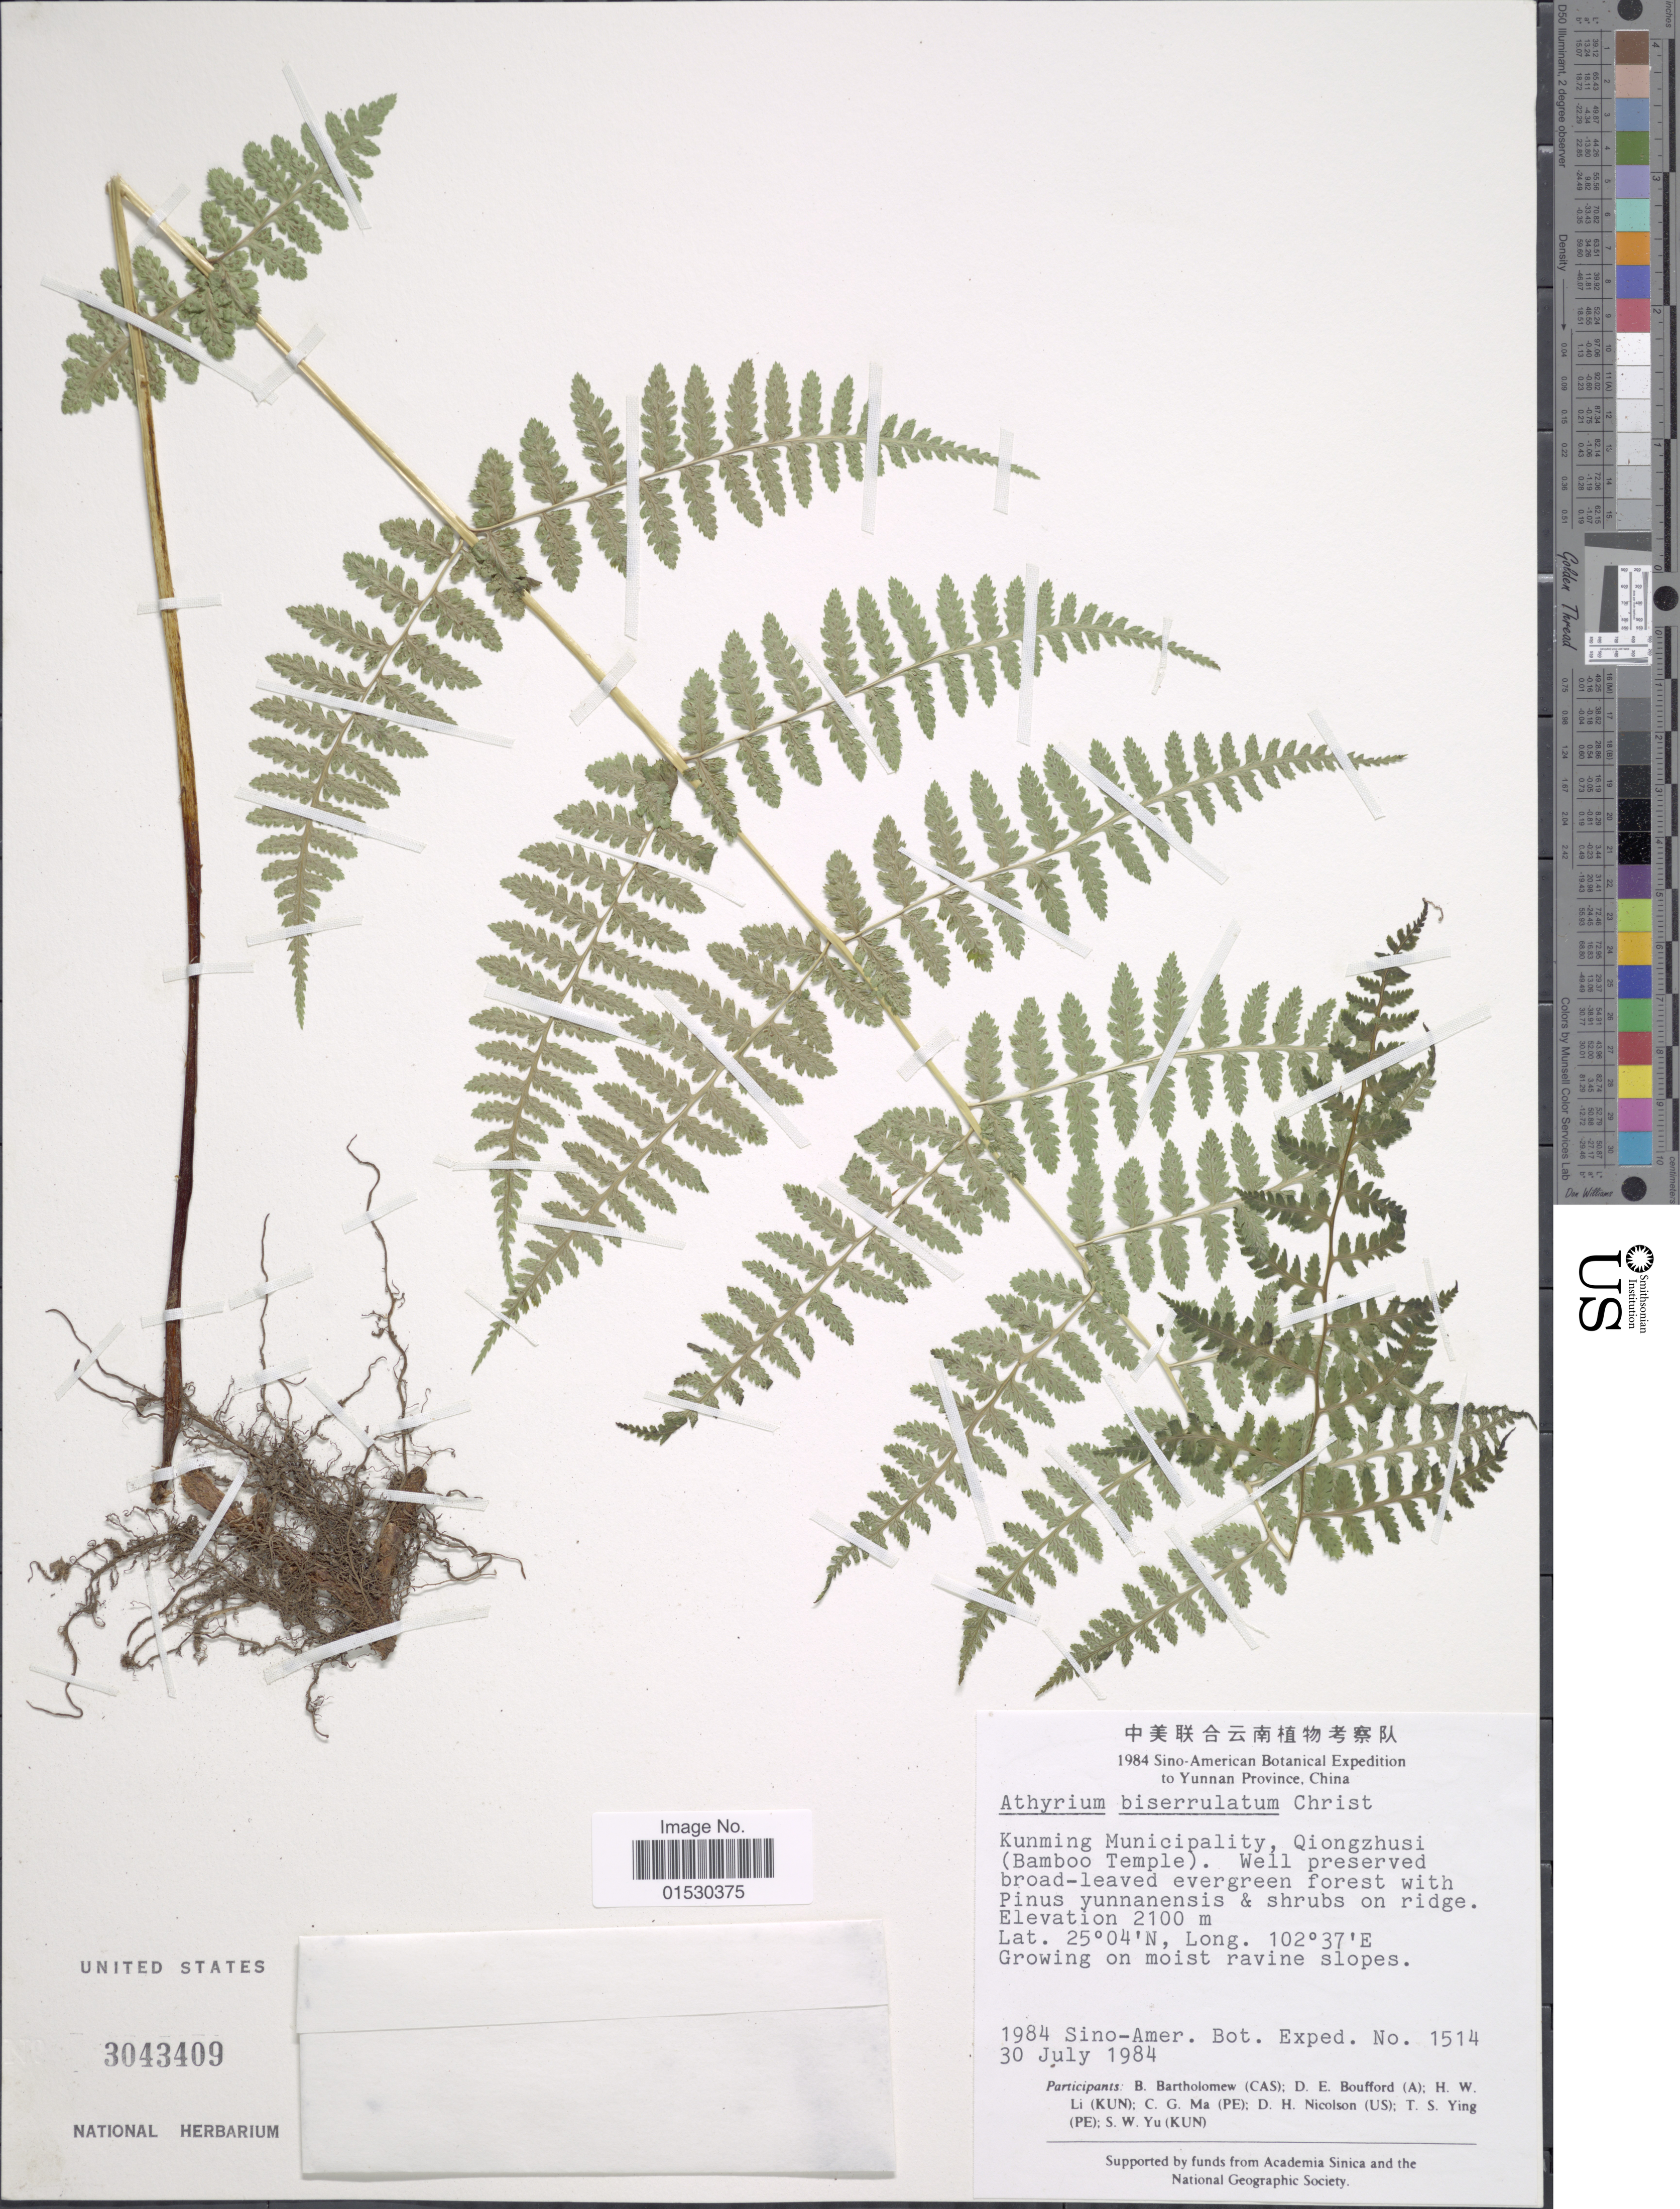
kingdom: Plantae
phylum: Tracheophyta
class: Polypodiopsida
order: Polypodiales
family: Athyriaceae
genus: Athyrium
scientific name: Athyrium biserrulatum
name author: Christ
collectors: Sino-Amer. Bot. Exped. 1984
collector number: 1514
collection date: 1984-07-30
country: China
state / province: Yunnan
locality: Kunming Municipality, Qiongzhusi (Bamboo Temple).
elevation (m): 2100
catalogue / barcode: US 3043409